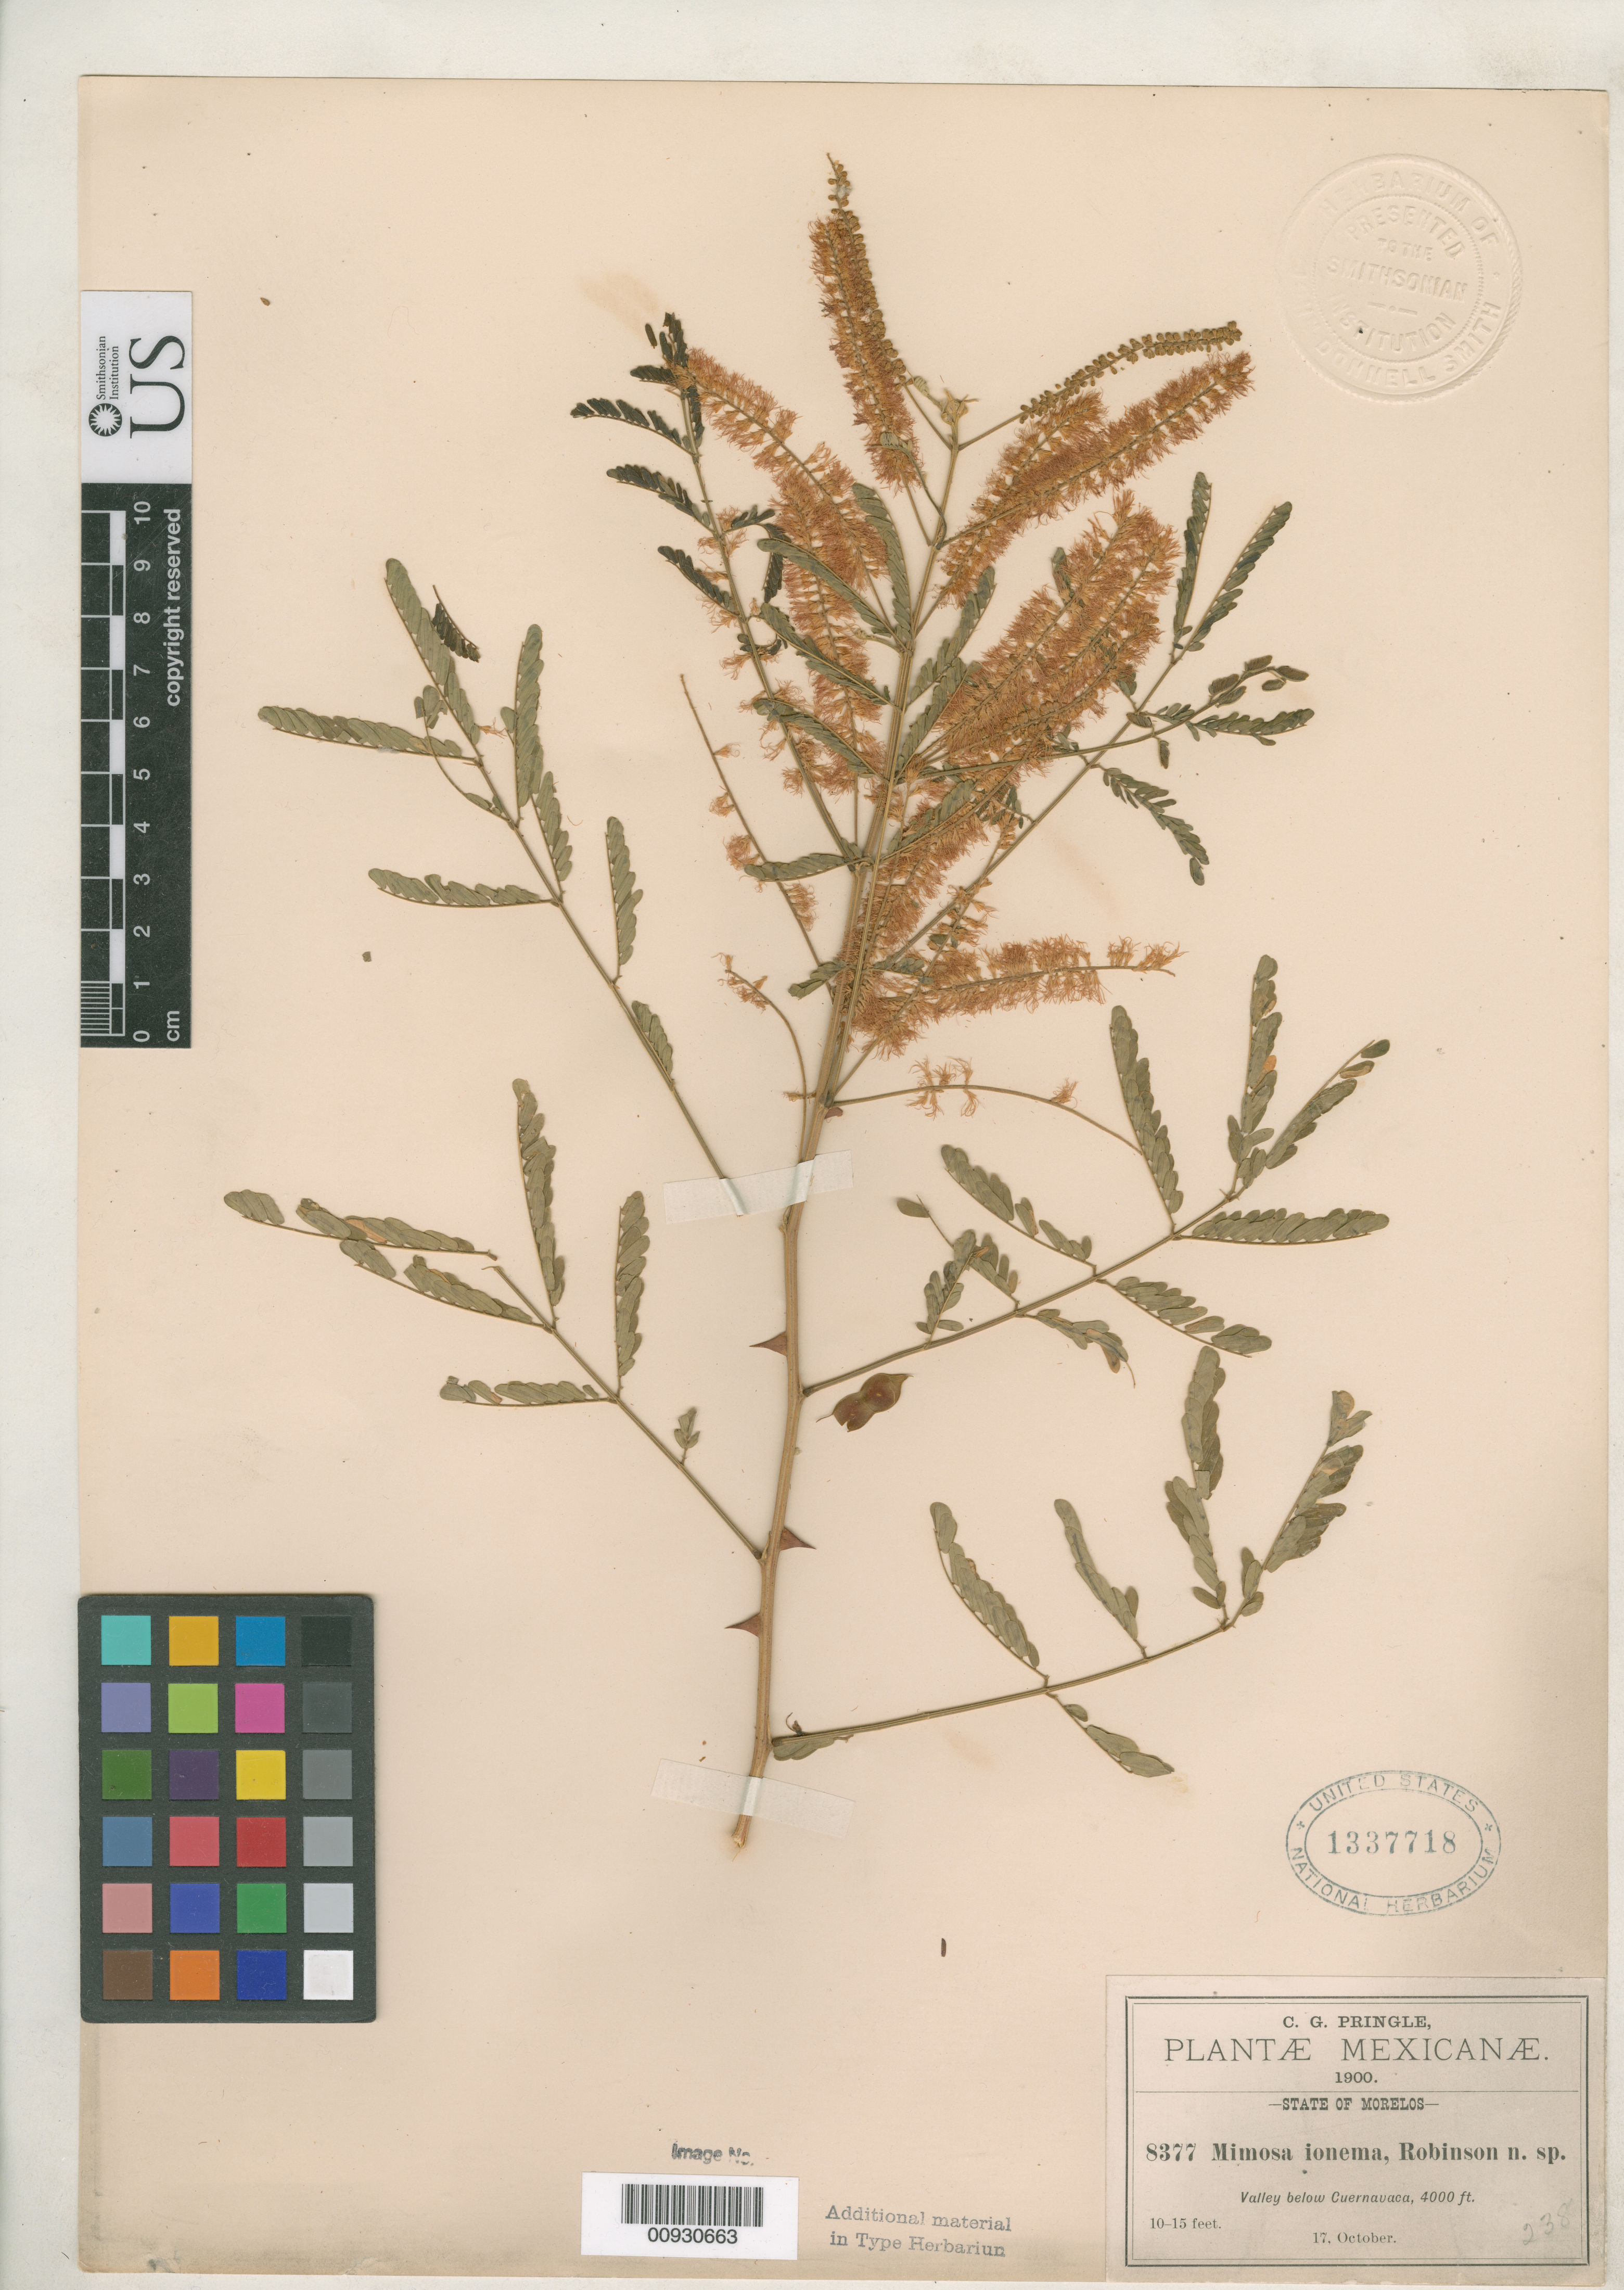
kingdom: Plantae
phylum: Tracheophyta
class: Magnoliopsida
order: Fabales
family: Fabaceae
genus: Mimosa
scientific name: Mimosa ionema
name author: B.L. Rob.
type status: Isotype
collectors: C. G. Pringle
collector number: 8377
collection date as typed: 17 Oct 1900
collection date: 1900-10-17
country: Mexico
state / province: Morelos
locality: Valley below Cuernavaca.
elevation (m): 1230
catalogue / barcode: US 1337718